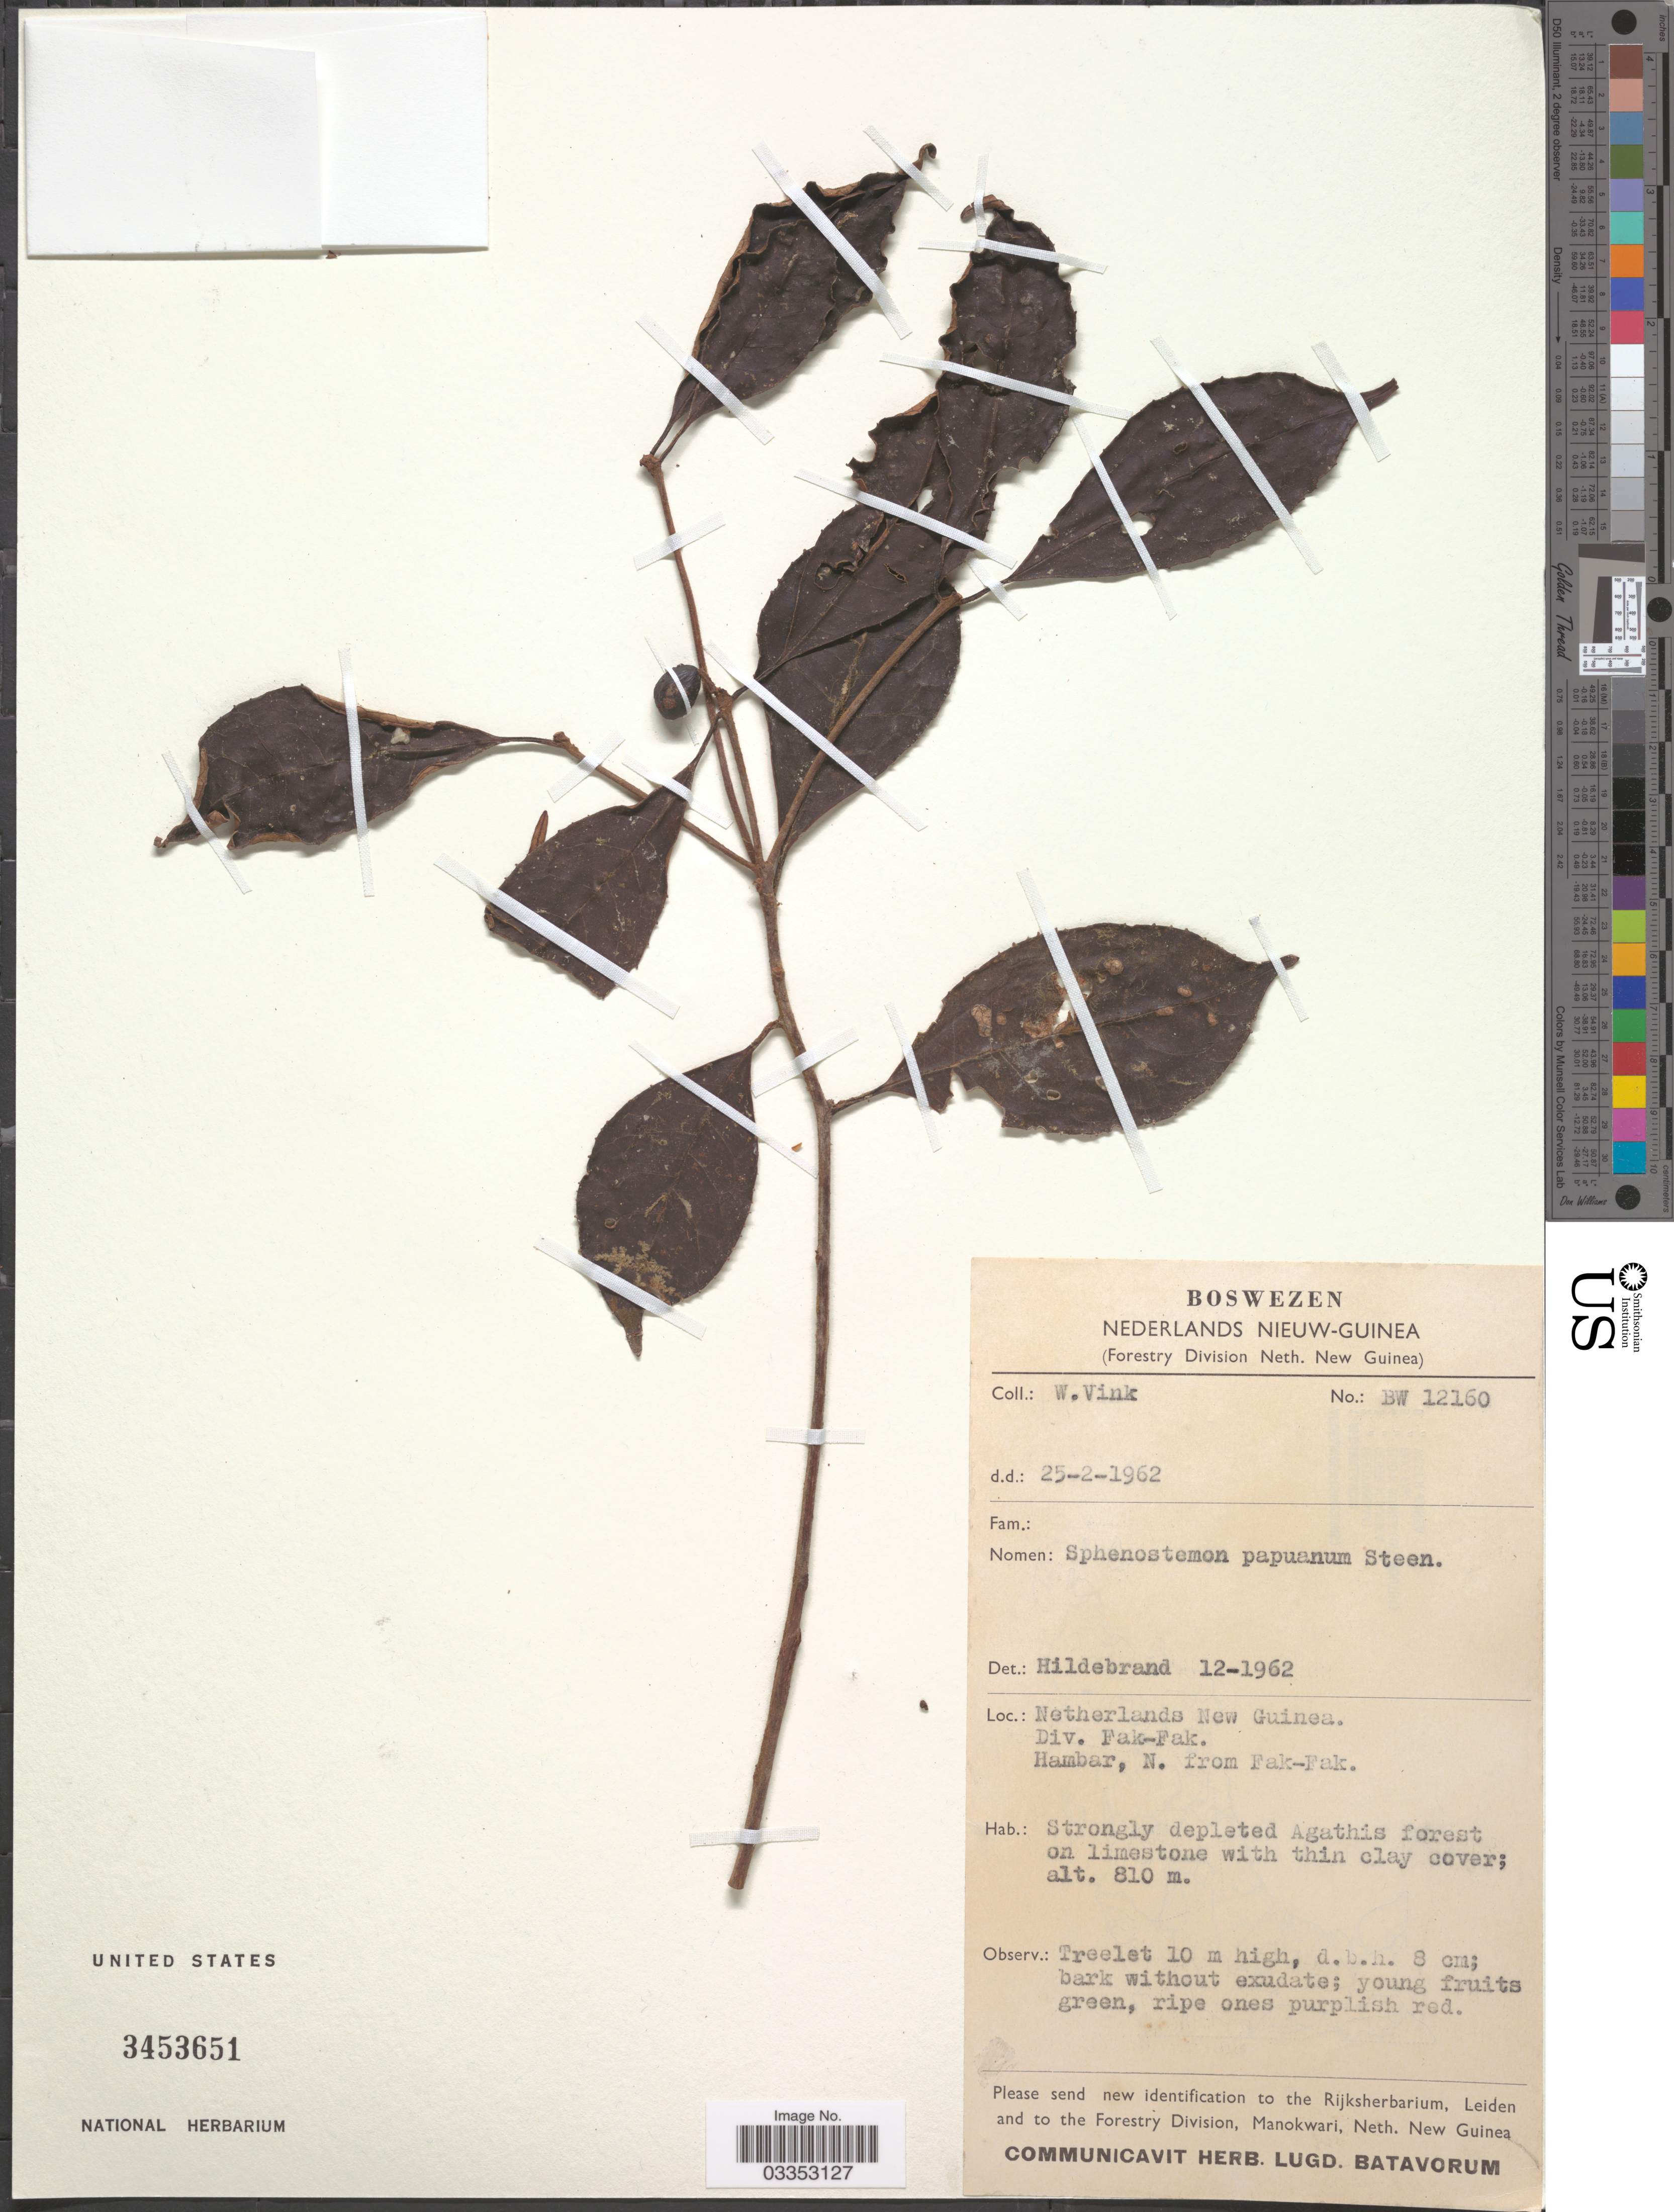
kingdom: Plantae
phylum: Tracheophyta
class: Magnoliopsida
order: Paracryphiales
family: Paracryphiaceae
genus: Sphenostemon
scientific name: Sphenostemon papuanus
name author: (Lauterb.) Steenis & Erdtm.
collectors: W. Vink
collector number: BW 12160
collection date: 1962-02-25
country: Indonesia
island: New Guinea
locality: Netherlands New Guinea. Div. Fak-Fak. Hambar, N. from Fak-Fak.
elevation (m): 810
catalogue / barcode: US 3453651